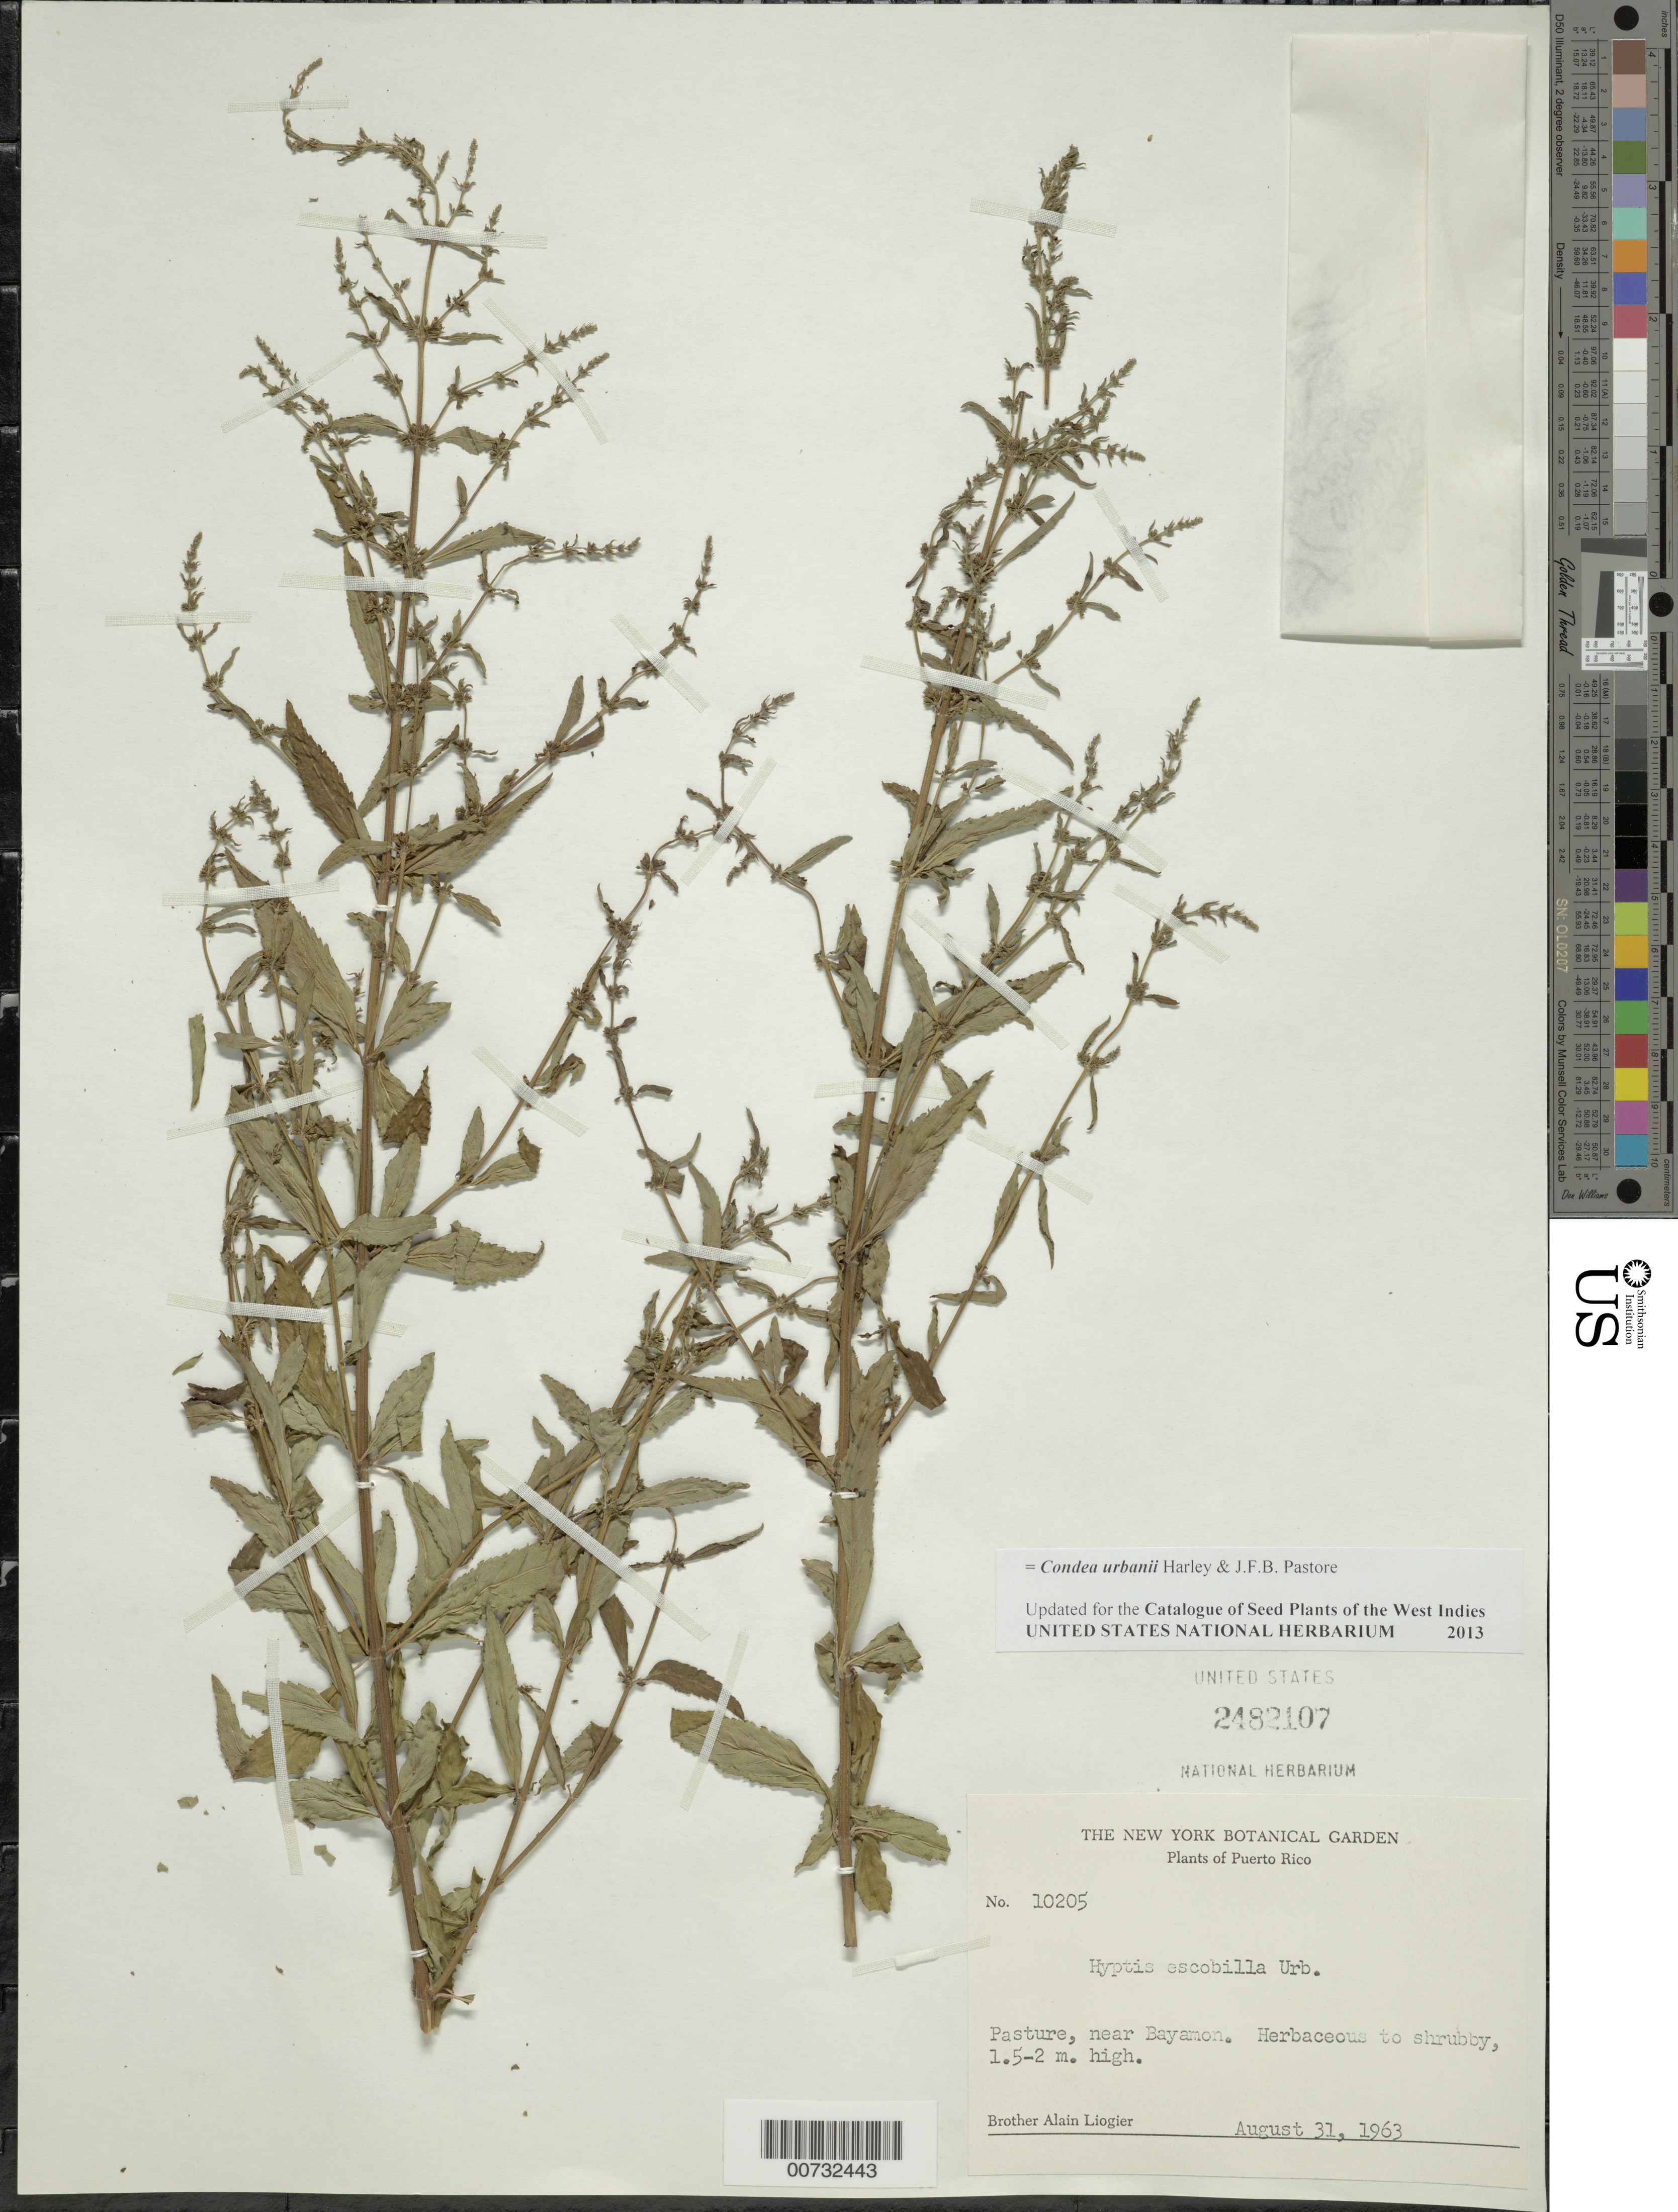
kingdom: Plantae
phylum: Tracheophyta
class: Magnoliopsida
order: Lamiales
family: Lamiaceae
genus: Condea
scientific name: Condea urbanii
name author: Harley & J.F.B. Pastore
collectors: A. H. Liogier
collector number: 10205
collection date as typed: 31 Aug 1963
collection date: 1963-08-31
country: Puerto Rico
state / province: Bayamón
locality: Bayamon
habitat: Pasture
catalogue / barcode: US 2482107